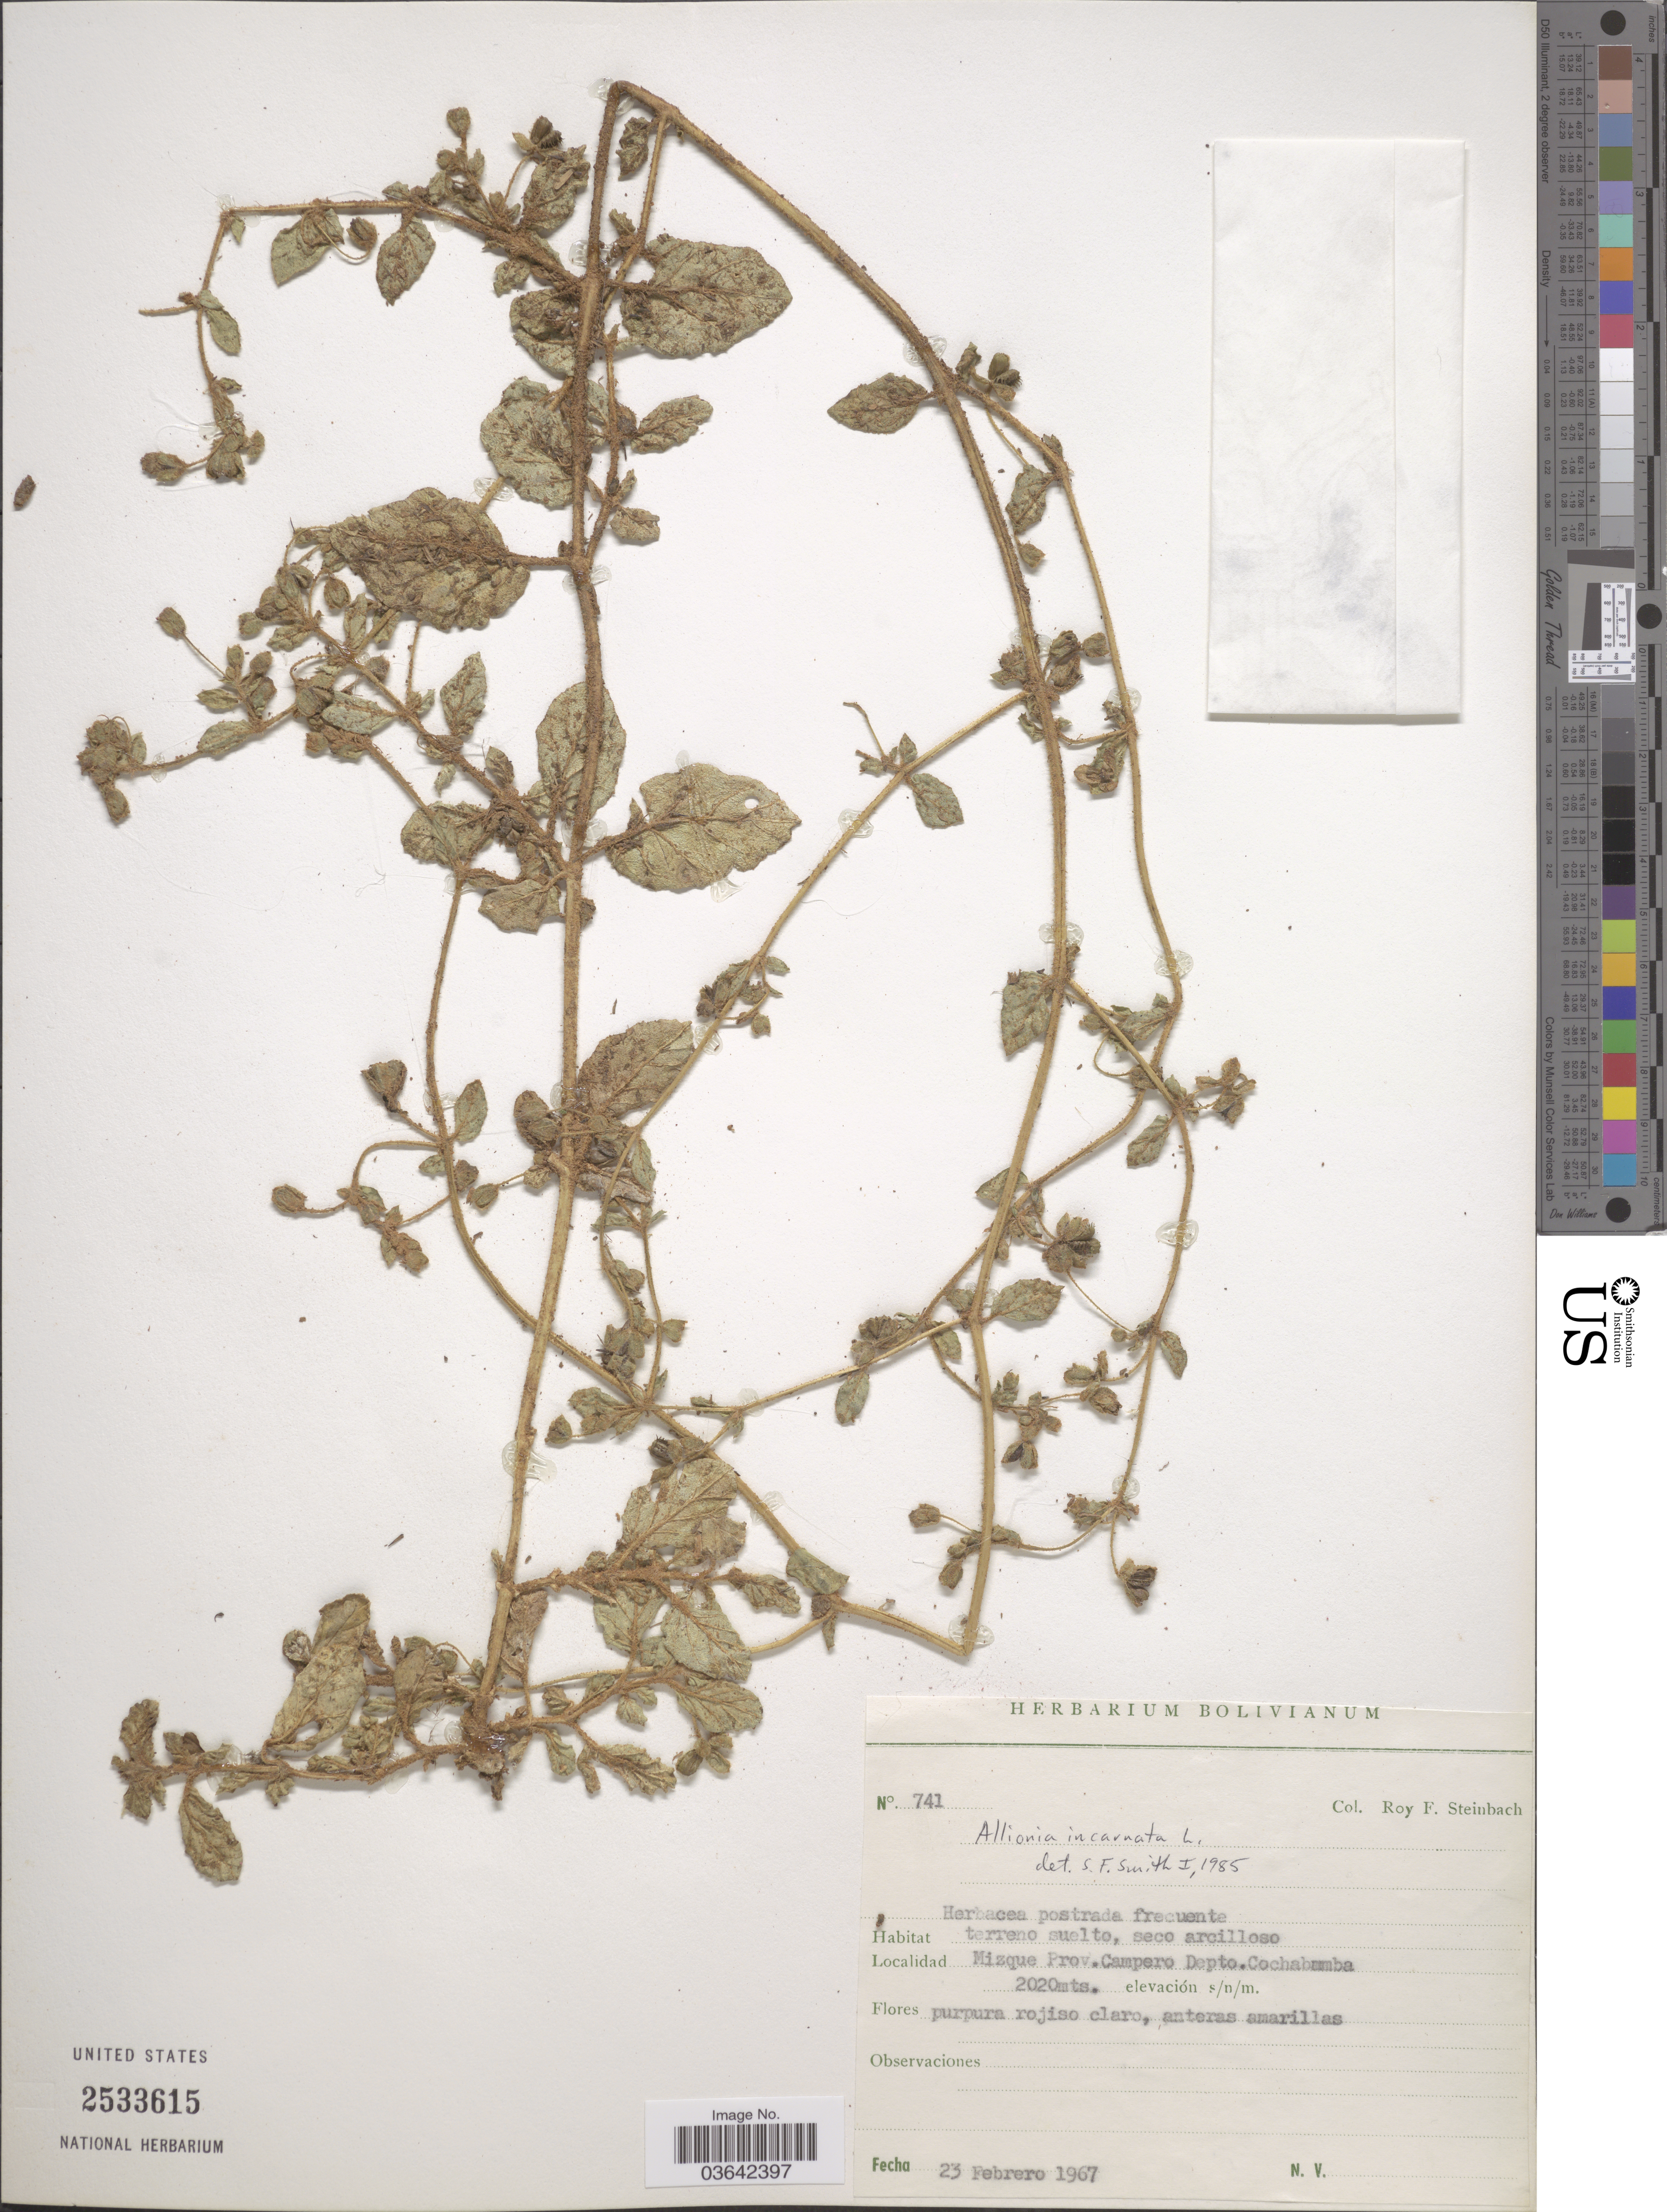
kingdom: Plantae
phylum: Tracheophyta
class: Magnoliopsida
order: Caryophyllales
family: Nyctaginaceae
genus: Allionia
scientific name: Allionia incarnata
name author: L.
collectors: R. F. Steinbach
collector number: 741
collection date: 1967-02-23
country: Bolivia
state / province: Cochabamba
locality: Mizque Prov. Campero Depto. Cochabamba.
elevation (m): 2020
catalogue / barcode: US 2533615